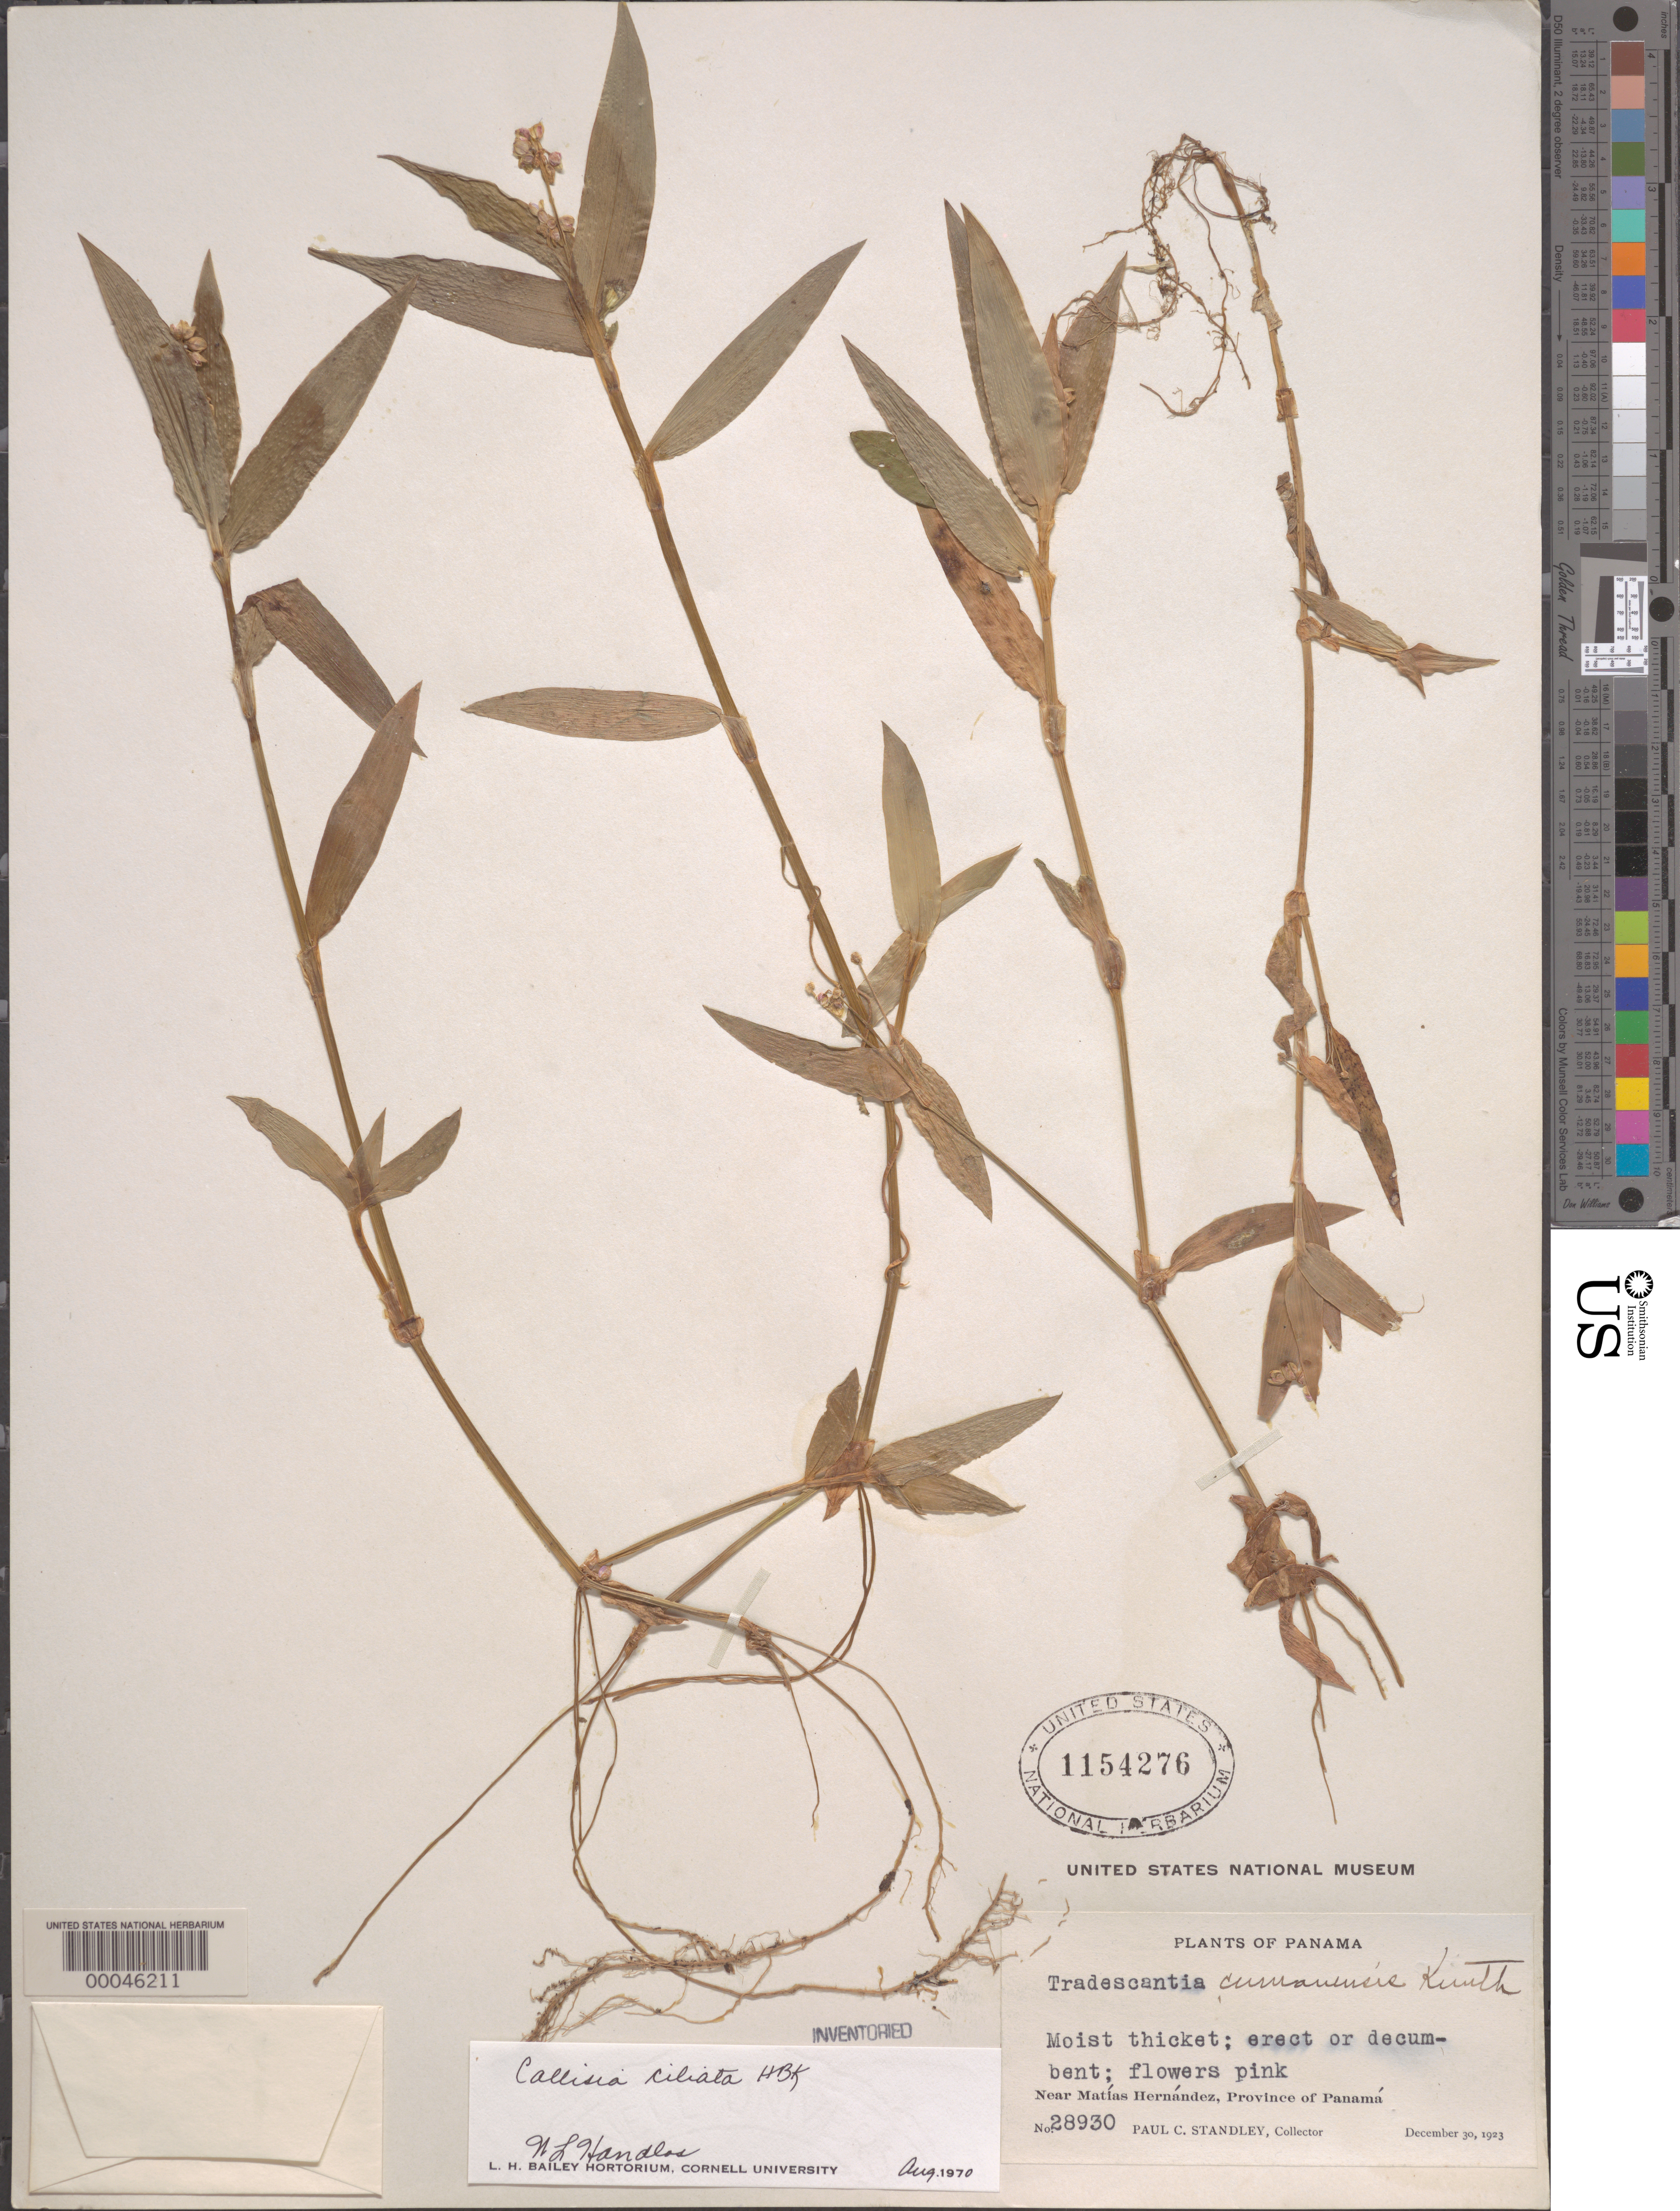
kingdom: Plantae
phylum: Tracheophyta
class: Liliopsida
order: Commelinales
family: Commelinaceae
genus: Callisia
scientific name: Callisia ciliata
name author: Kunth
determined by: Handlos, W. L.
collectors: P. C. Standley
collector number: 28930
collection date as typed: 30 Dec 1923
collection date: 1923-12-30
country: Panama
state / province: Panamá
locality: Near Matias Hernandez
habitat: Moist thicket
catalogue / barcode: US 1154276